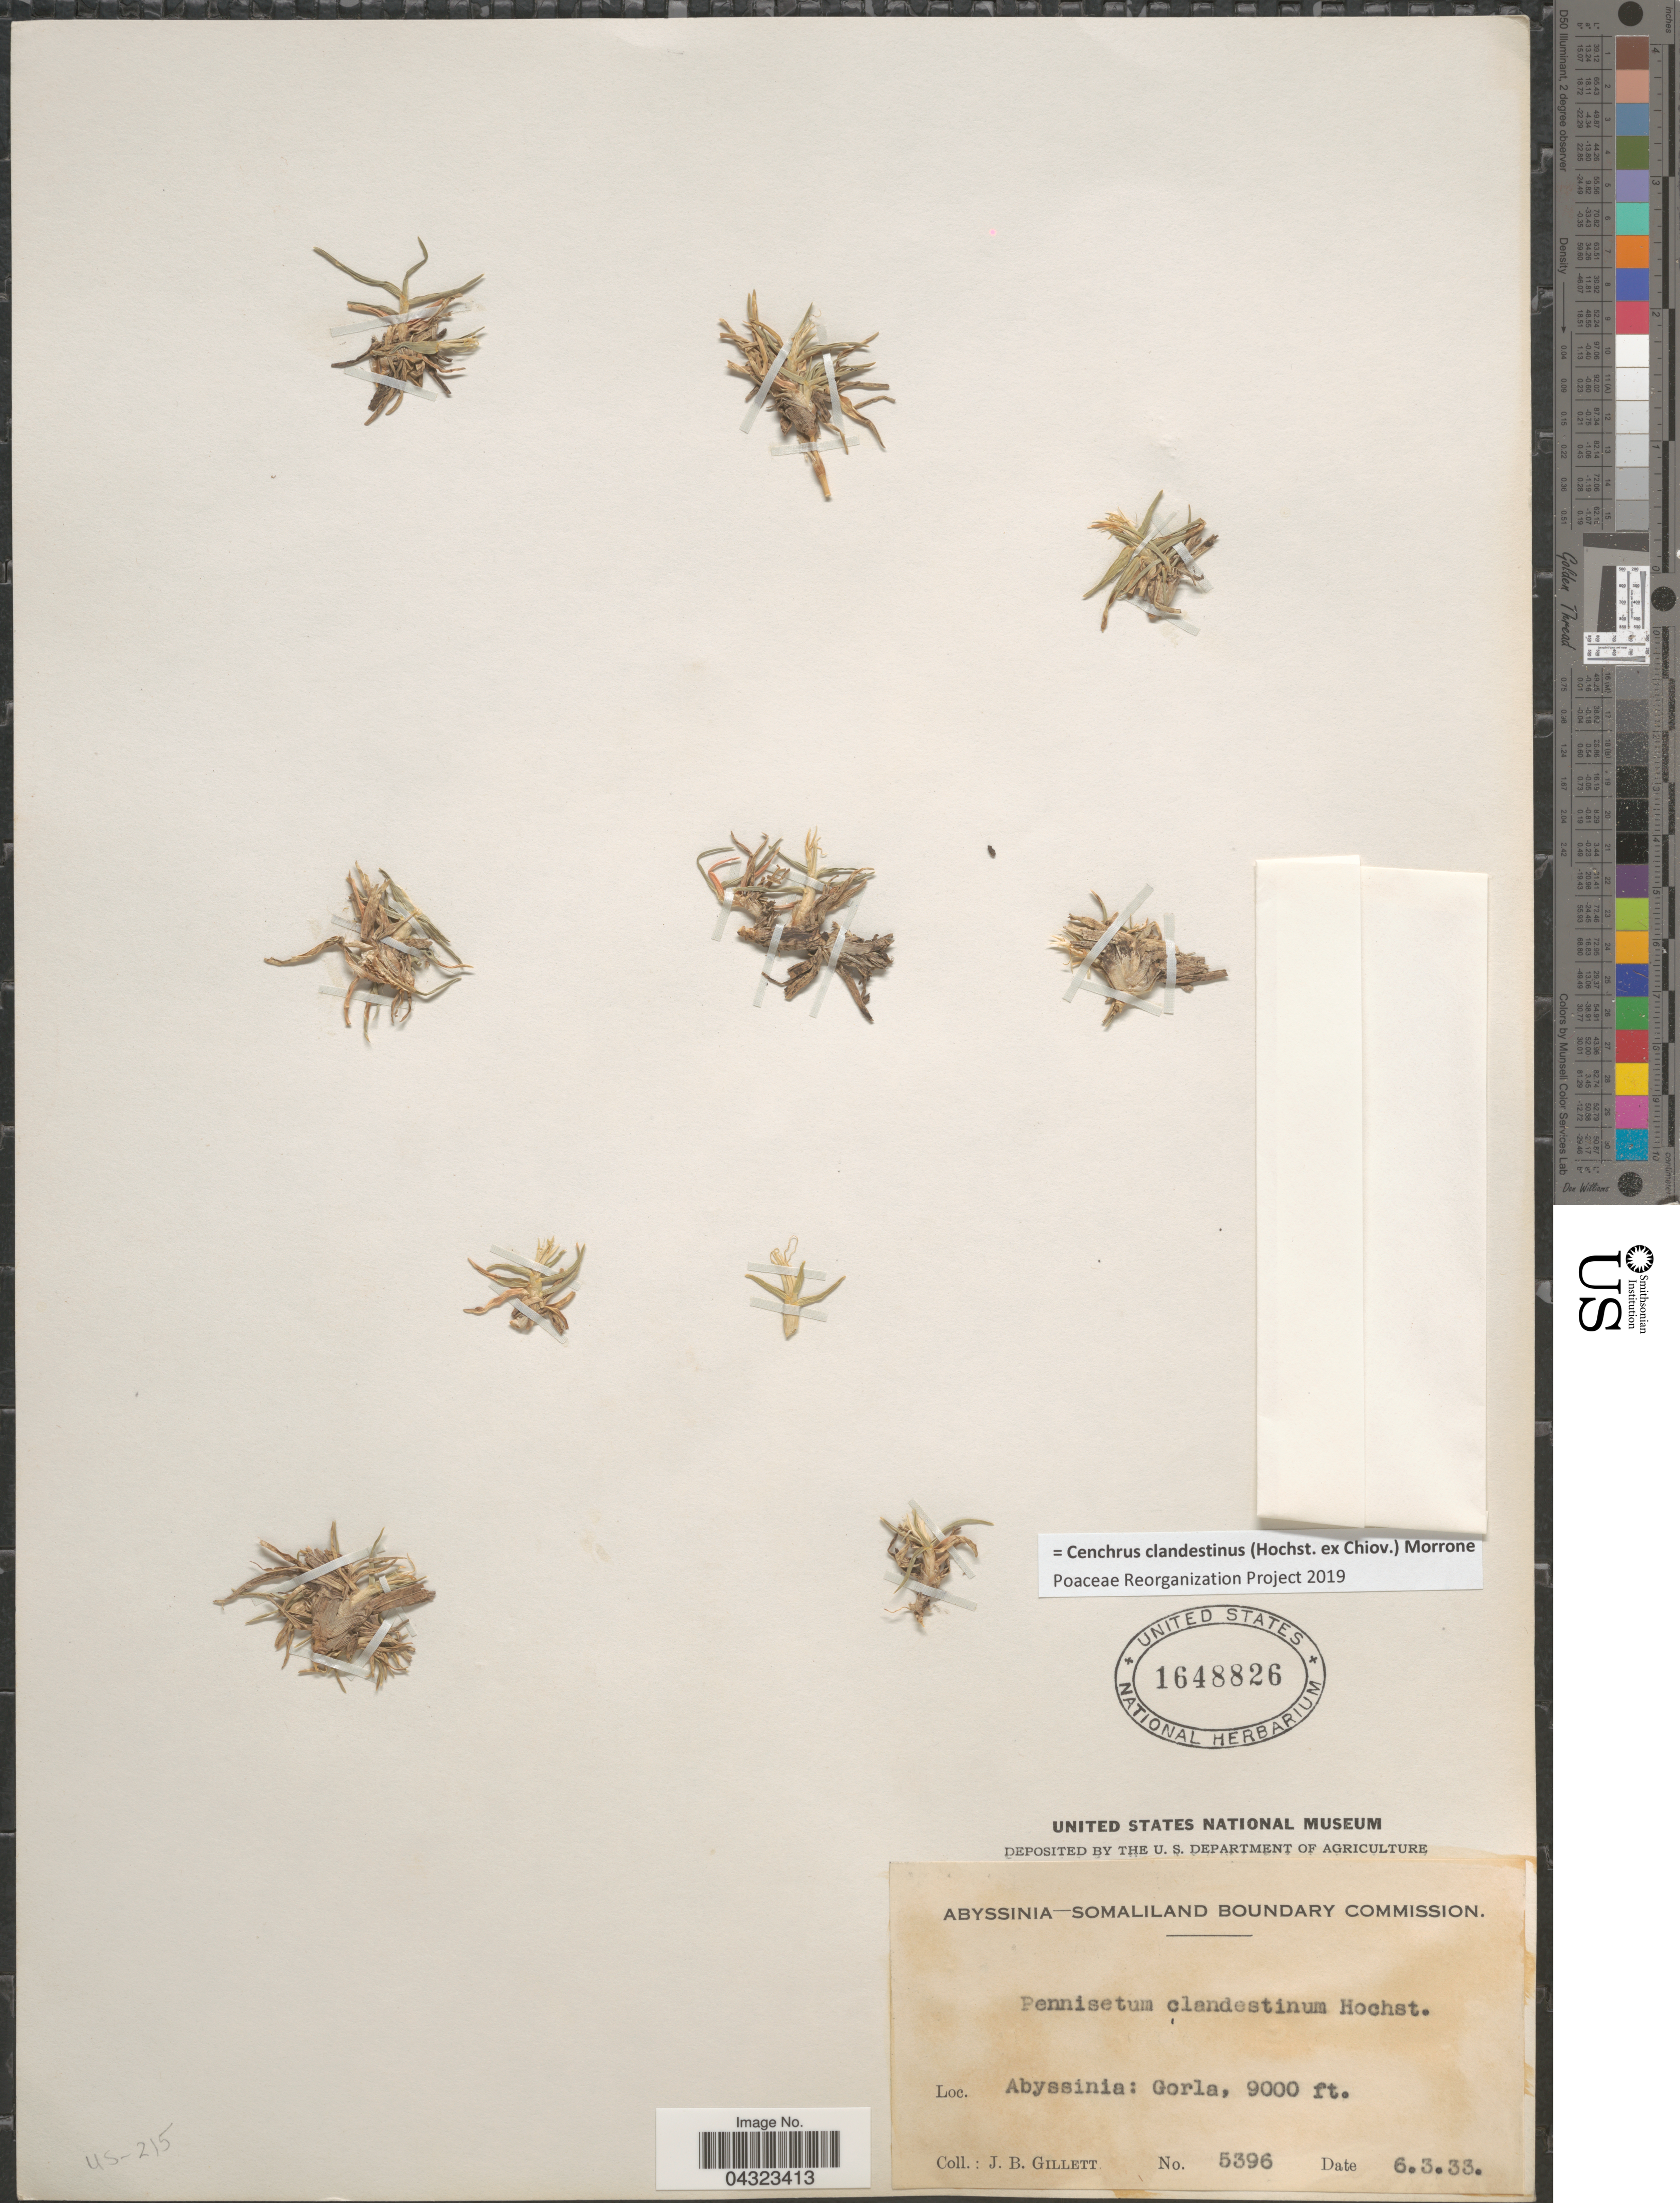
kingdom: Plantae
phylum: Tracheophyta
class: Liliopsida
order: Poales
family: Poaceae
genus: Cenchrus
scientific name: Cenchrus clandestinus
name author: (Hochst. & Chiov.) Morrone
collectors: J. B. Gillett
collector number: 5396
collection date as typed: Transcribed d/m/y: 6/3/33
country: Ethiopia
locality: Abyssinia: Gorla.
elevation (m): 2743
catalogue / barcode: US 1648826